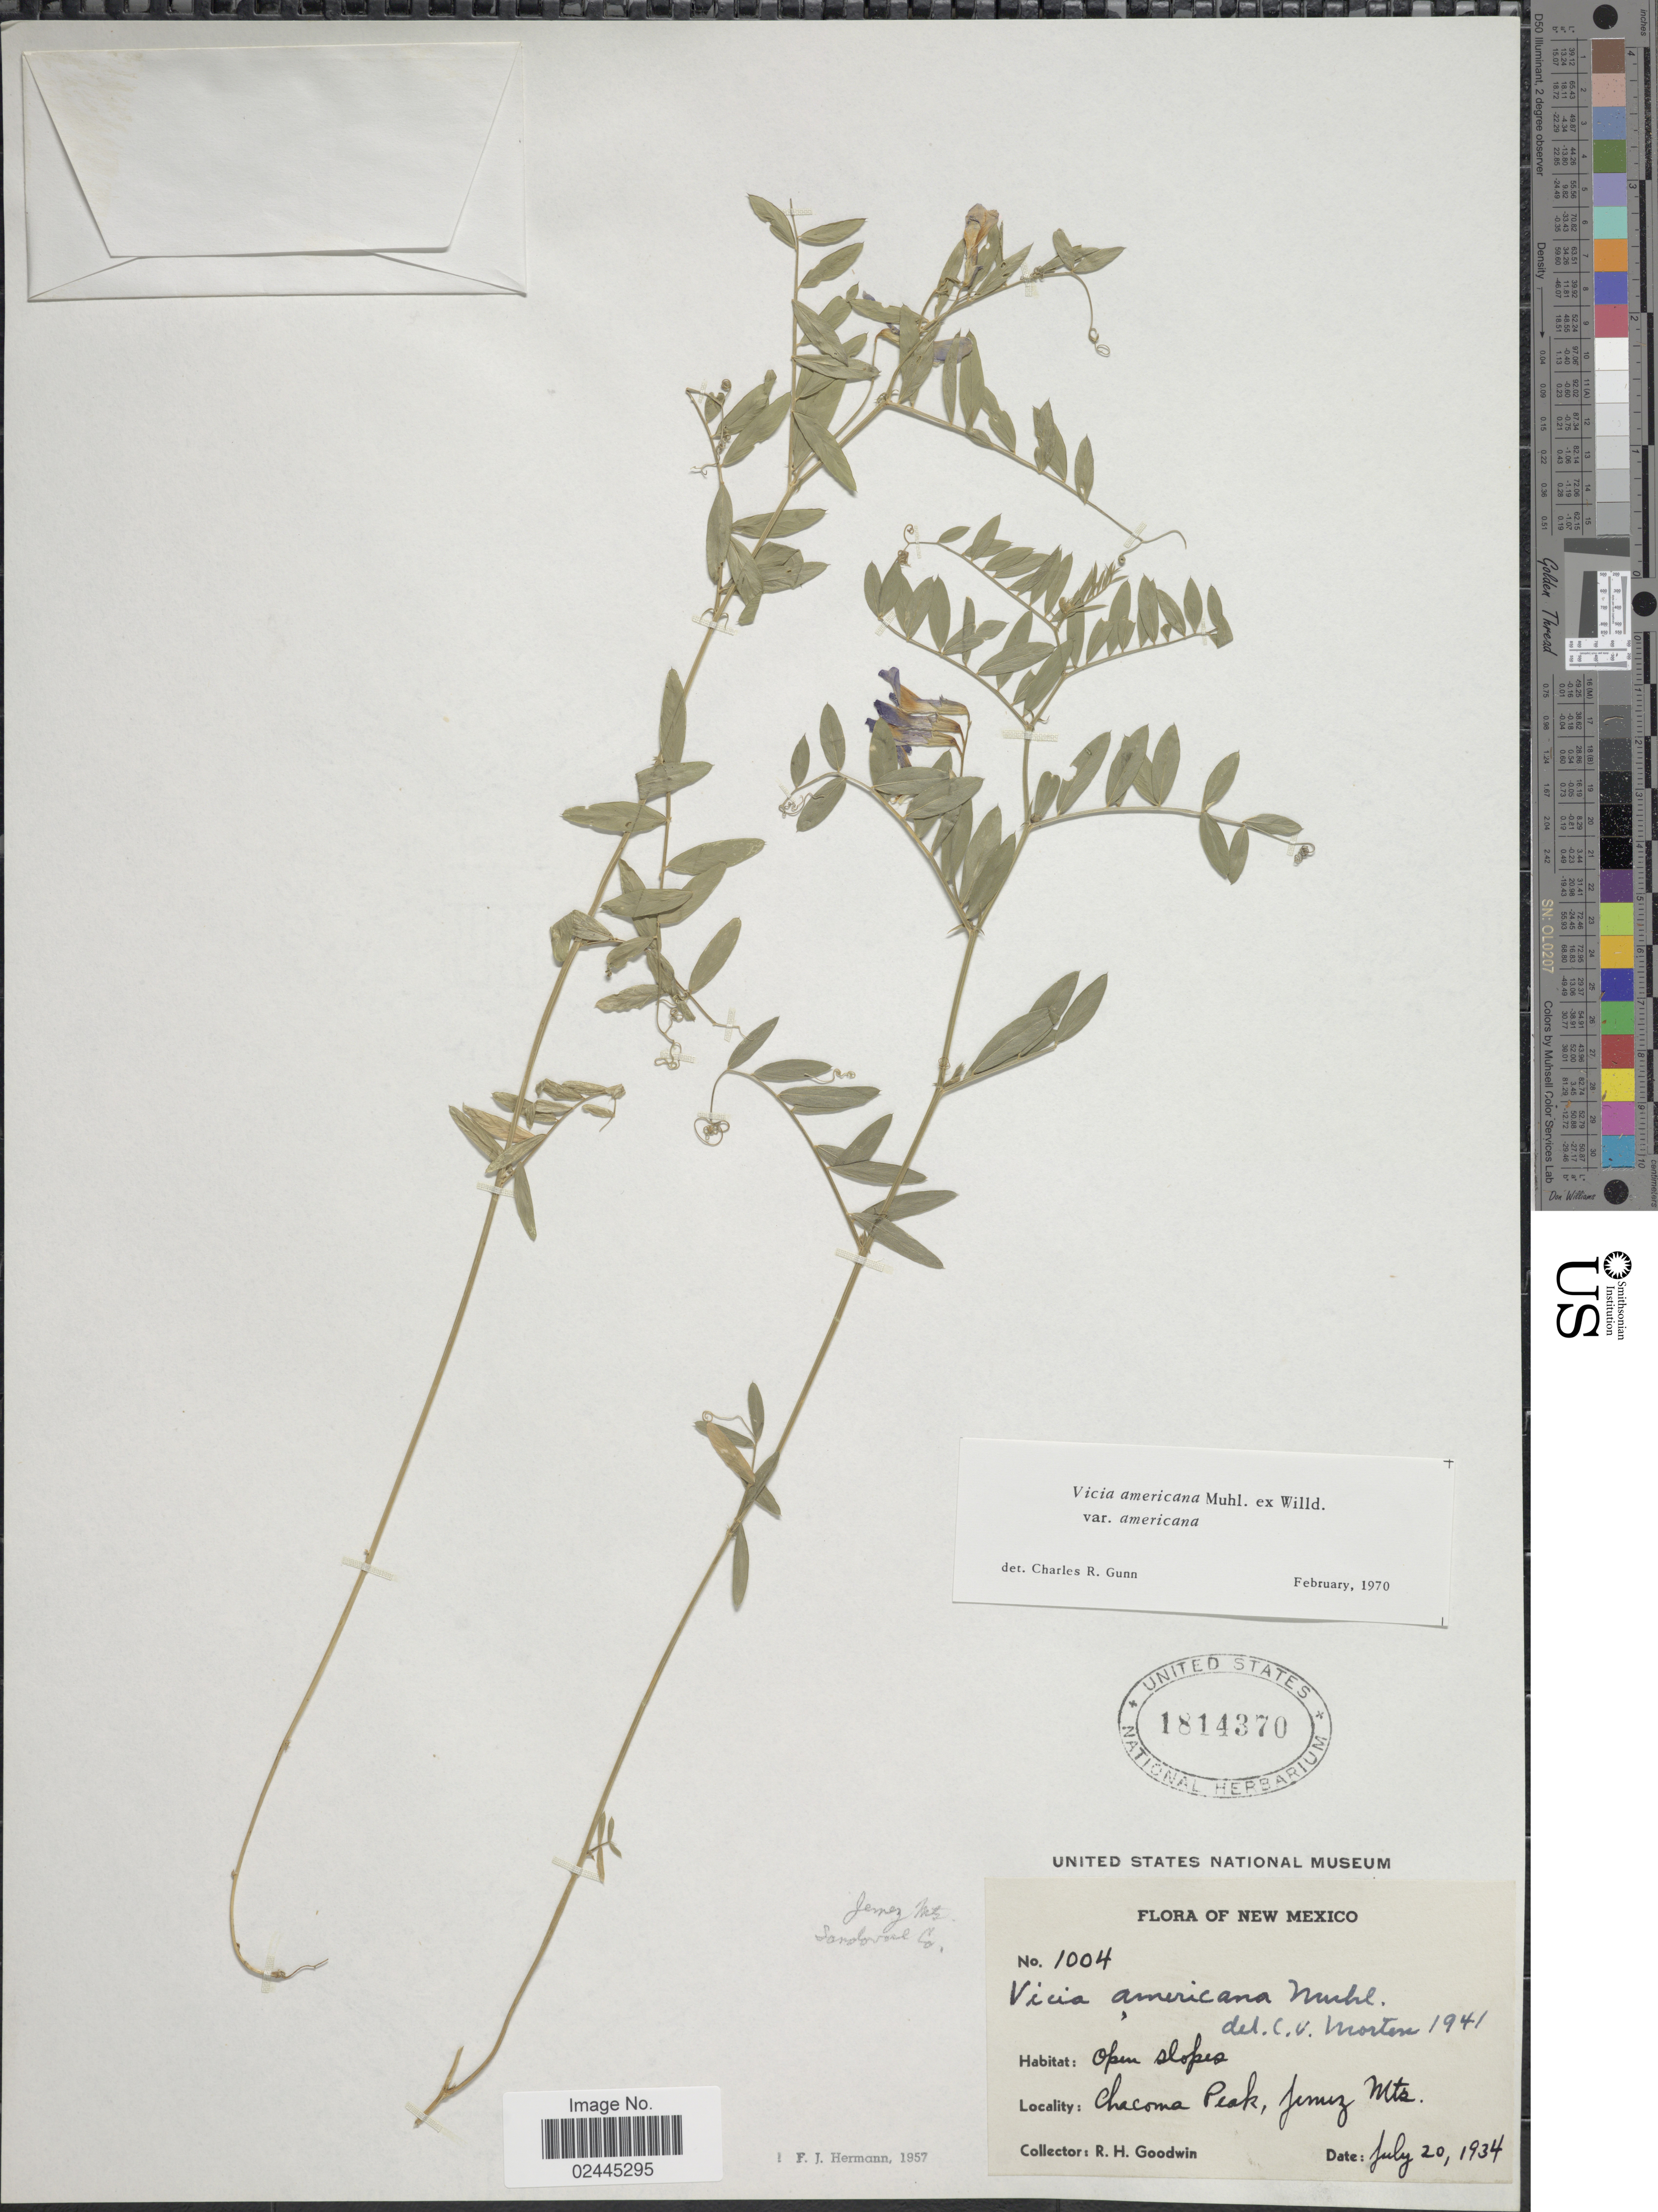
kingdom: Plantae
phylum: Tracheophyta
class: Magnoliopsida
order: Fabales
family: Fabaceae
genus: Vicia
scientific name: Vicia americana var. americana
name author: Muhl. ex Willd.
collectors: R. Goodwin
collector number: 1004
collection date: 1934-07-20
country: United States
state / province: New Mexico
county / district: Sandoval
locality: Open slopes, Chacoma Peak, Jemez Mts., Sandoval Co.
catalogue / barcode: US 1814370